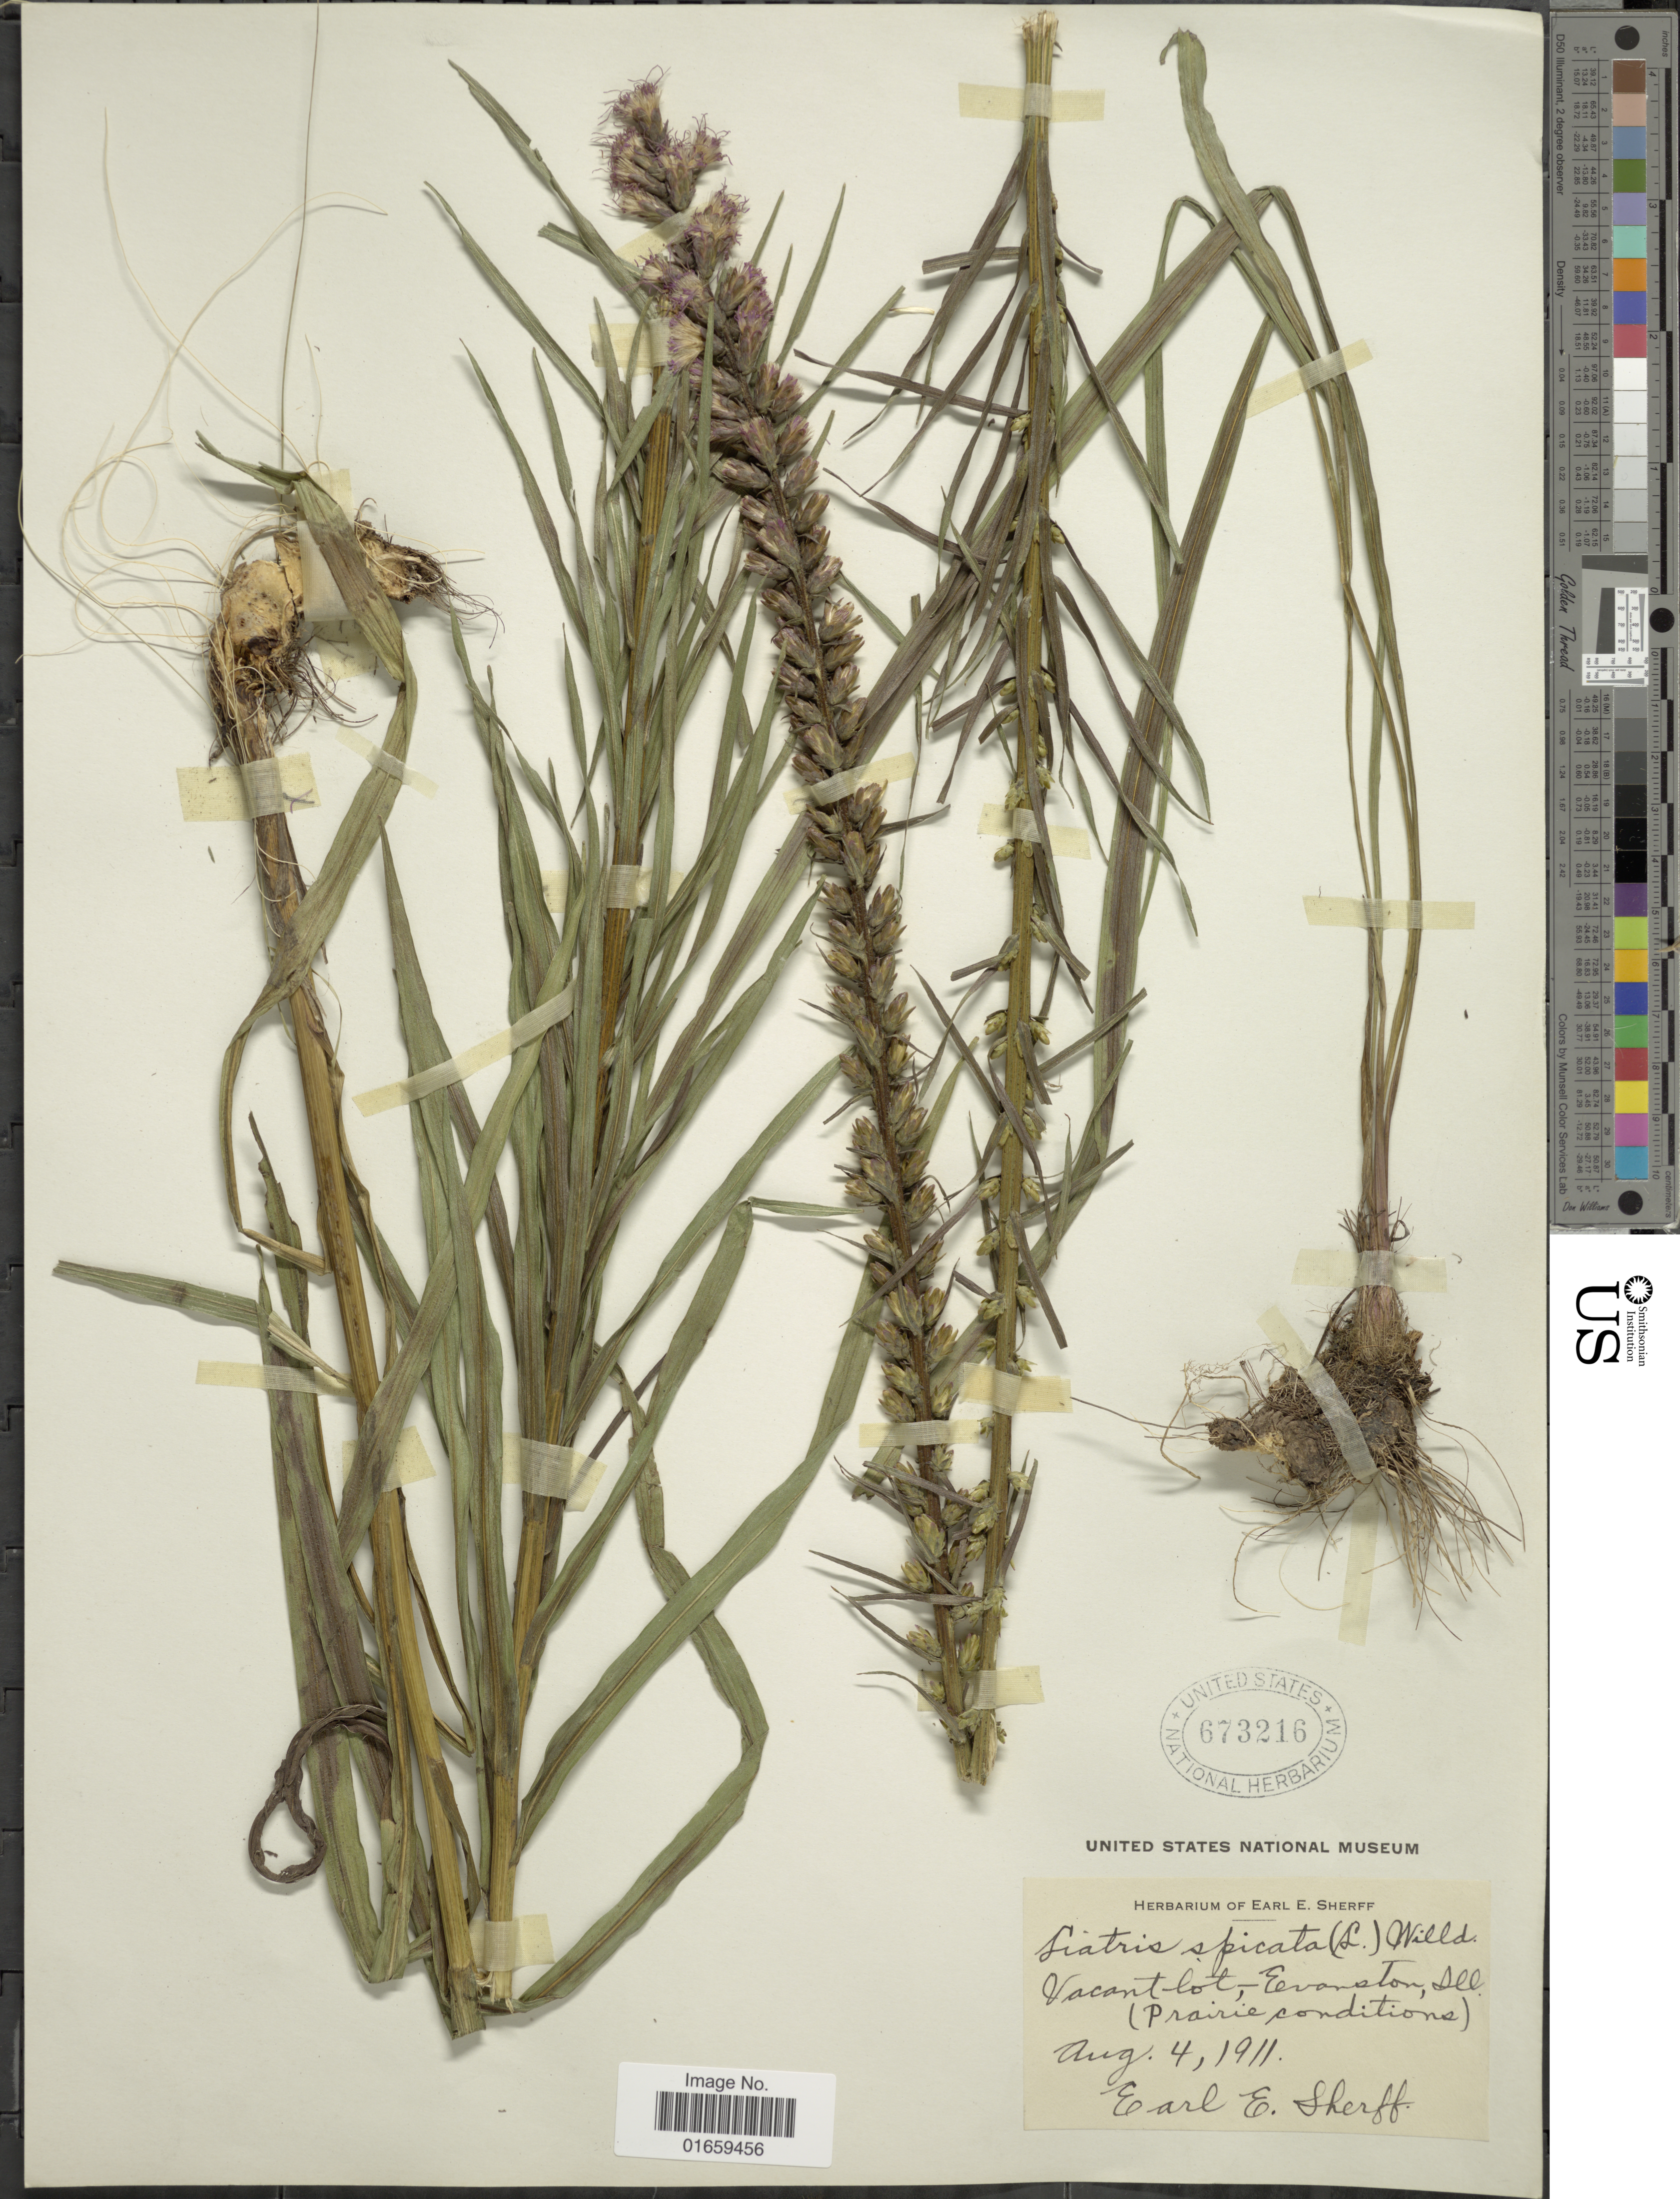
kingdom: Plantae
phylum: Tracheophyta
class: Magnoliopsida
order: Asterales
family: Asteraceae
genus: Liatris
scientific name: Liatris spicata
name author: (L.) Willd.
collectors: E. E. Sherff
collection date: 1911-08-04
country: United States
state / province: Illinois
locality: Vacant lot, Evanston, Ill.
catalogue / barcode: US 673216